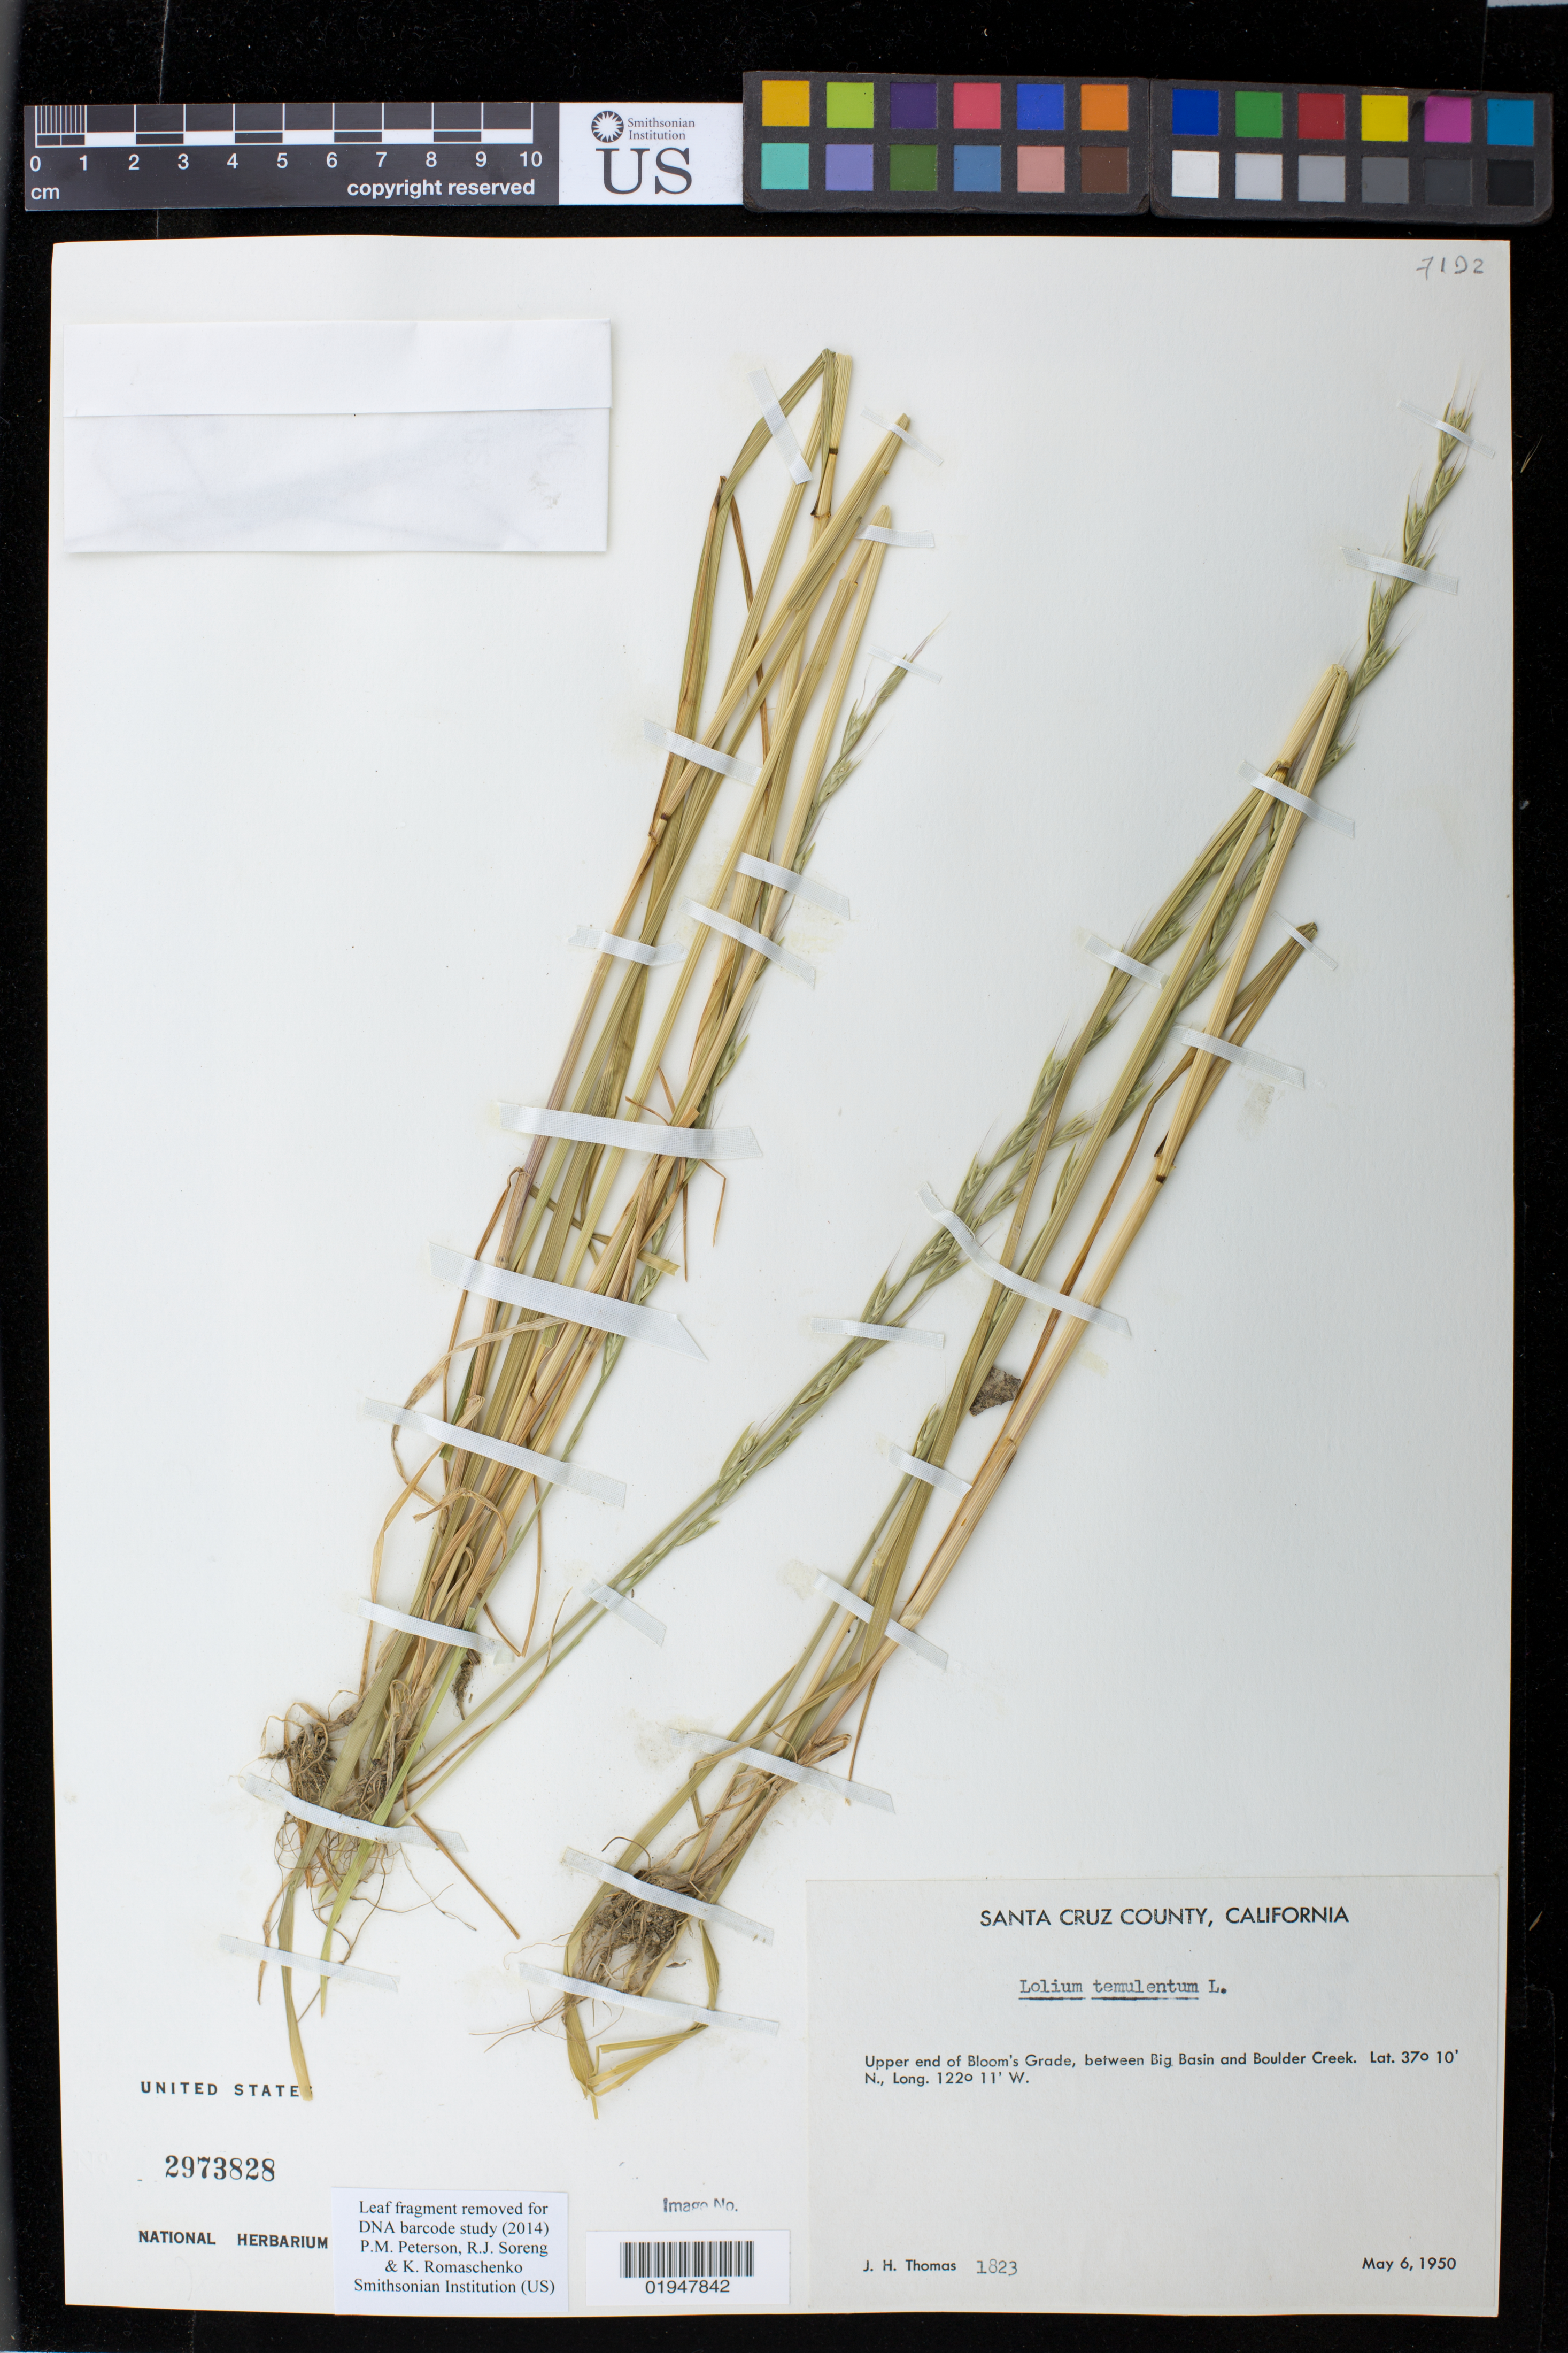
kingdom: Plantae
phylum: Tracheophyta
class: Liliopsida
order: Poales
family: Poaceae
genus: Lolium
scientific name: Lolium temulentum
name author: L.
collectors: J. H. Thomas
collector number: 1823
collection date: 1950-05-06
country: United States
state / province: California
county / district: Santa Cruz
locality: Upper end of Bloom's Grade, between Big Basin and Boulder Creek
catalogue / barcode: US 2973828